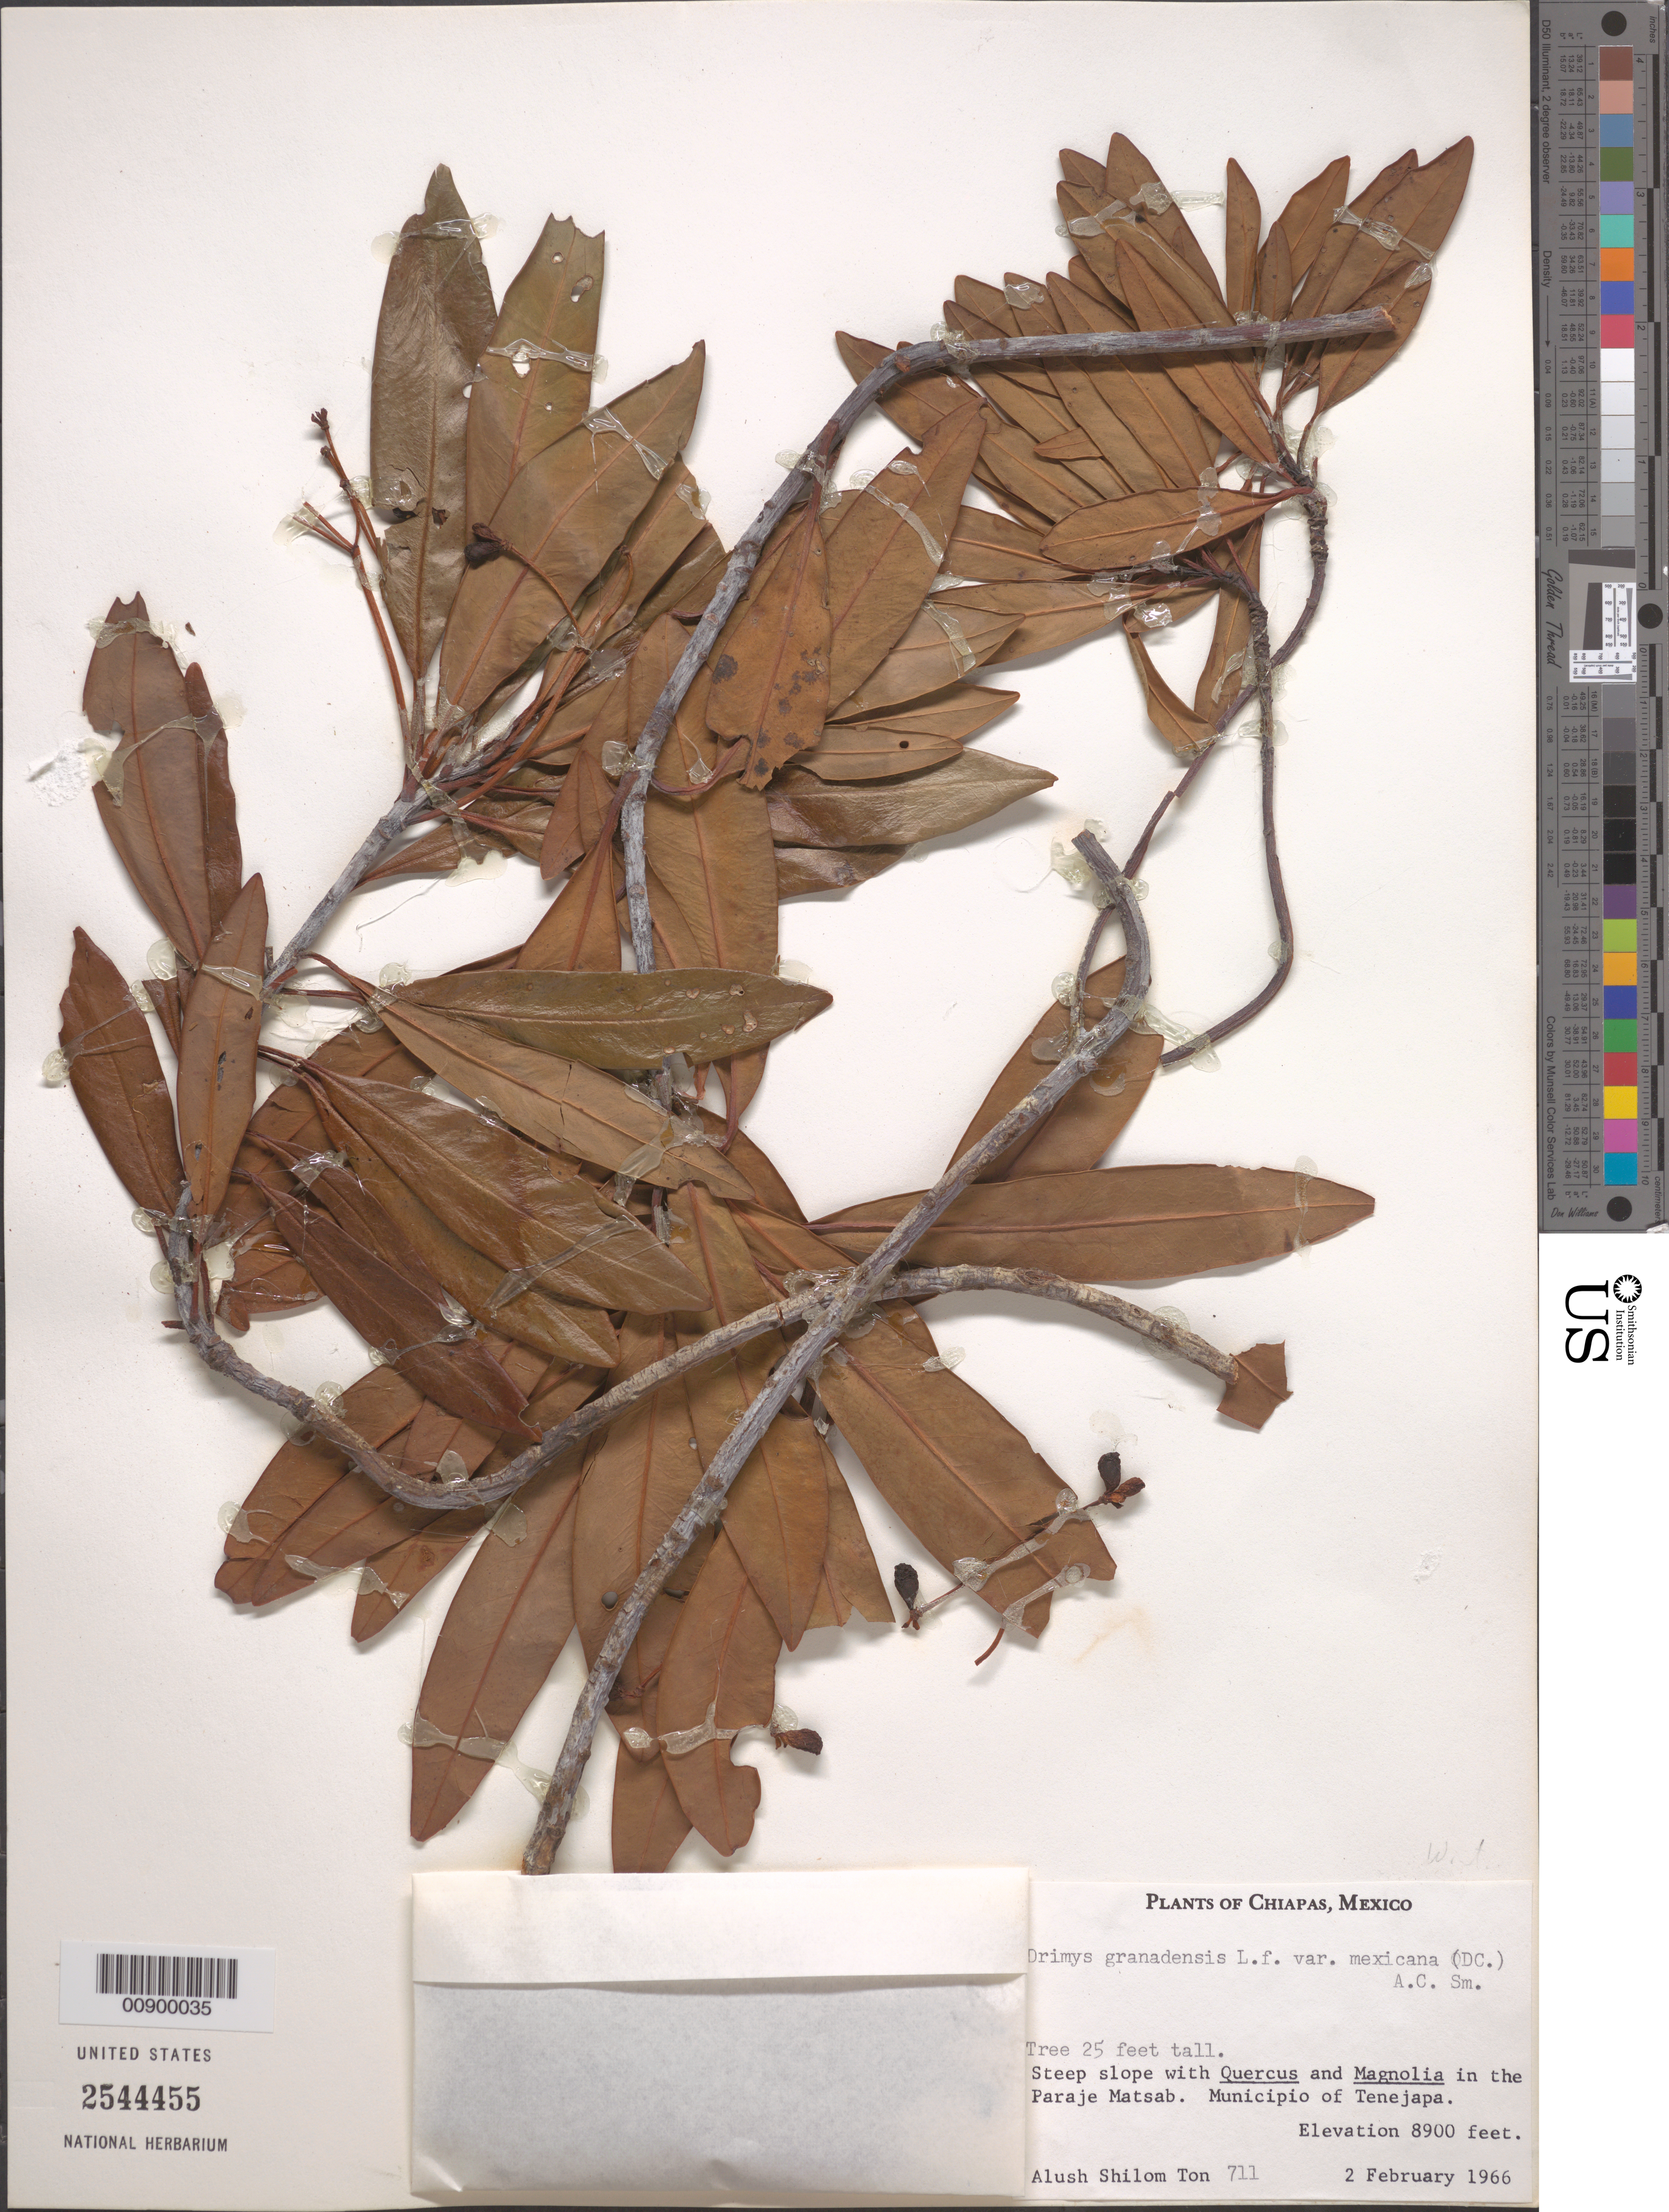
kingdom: Plantae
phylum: Tracheophyta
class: Magnoliopsida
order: Canellales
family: Winteraceae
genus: Drimys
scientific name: Drimys granadensis var. mexicana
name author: L. f.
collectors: A. Shilom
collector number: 711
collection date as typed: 02 Feb 1966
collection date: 1966-02-02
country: Mexico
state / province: Chiapas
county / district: Tenejapa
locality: In the Paraje Matsab. Municipio of Tenejapa, Chiapas.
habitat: Steep slope with Quercus and Magnolia.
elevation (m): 2713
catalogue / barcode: US 2544455